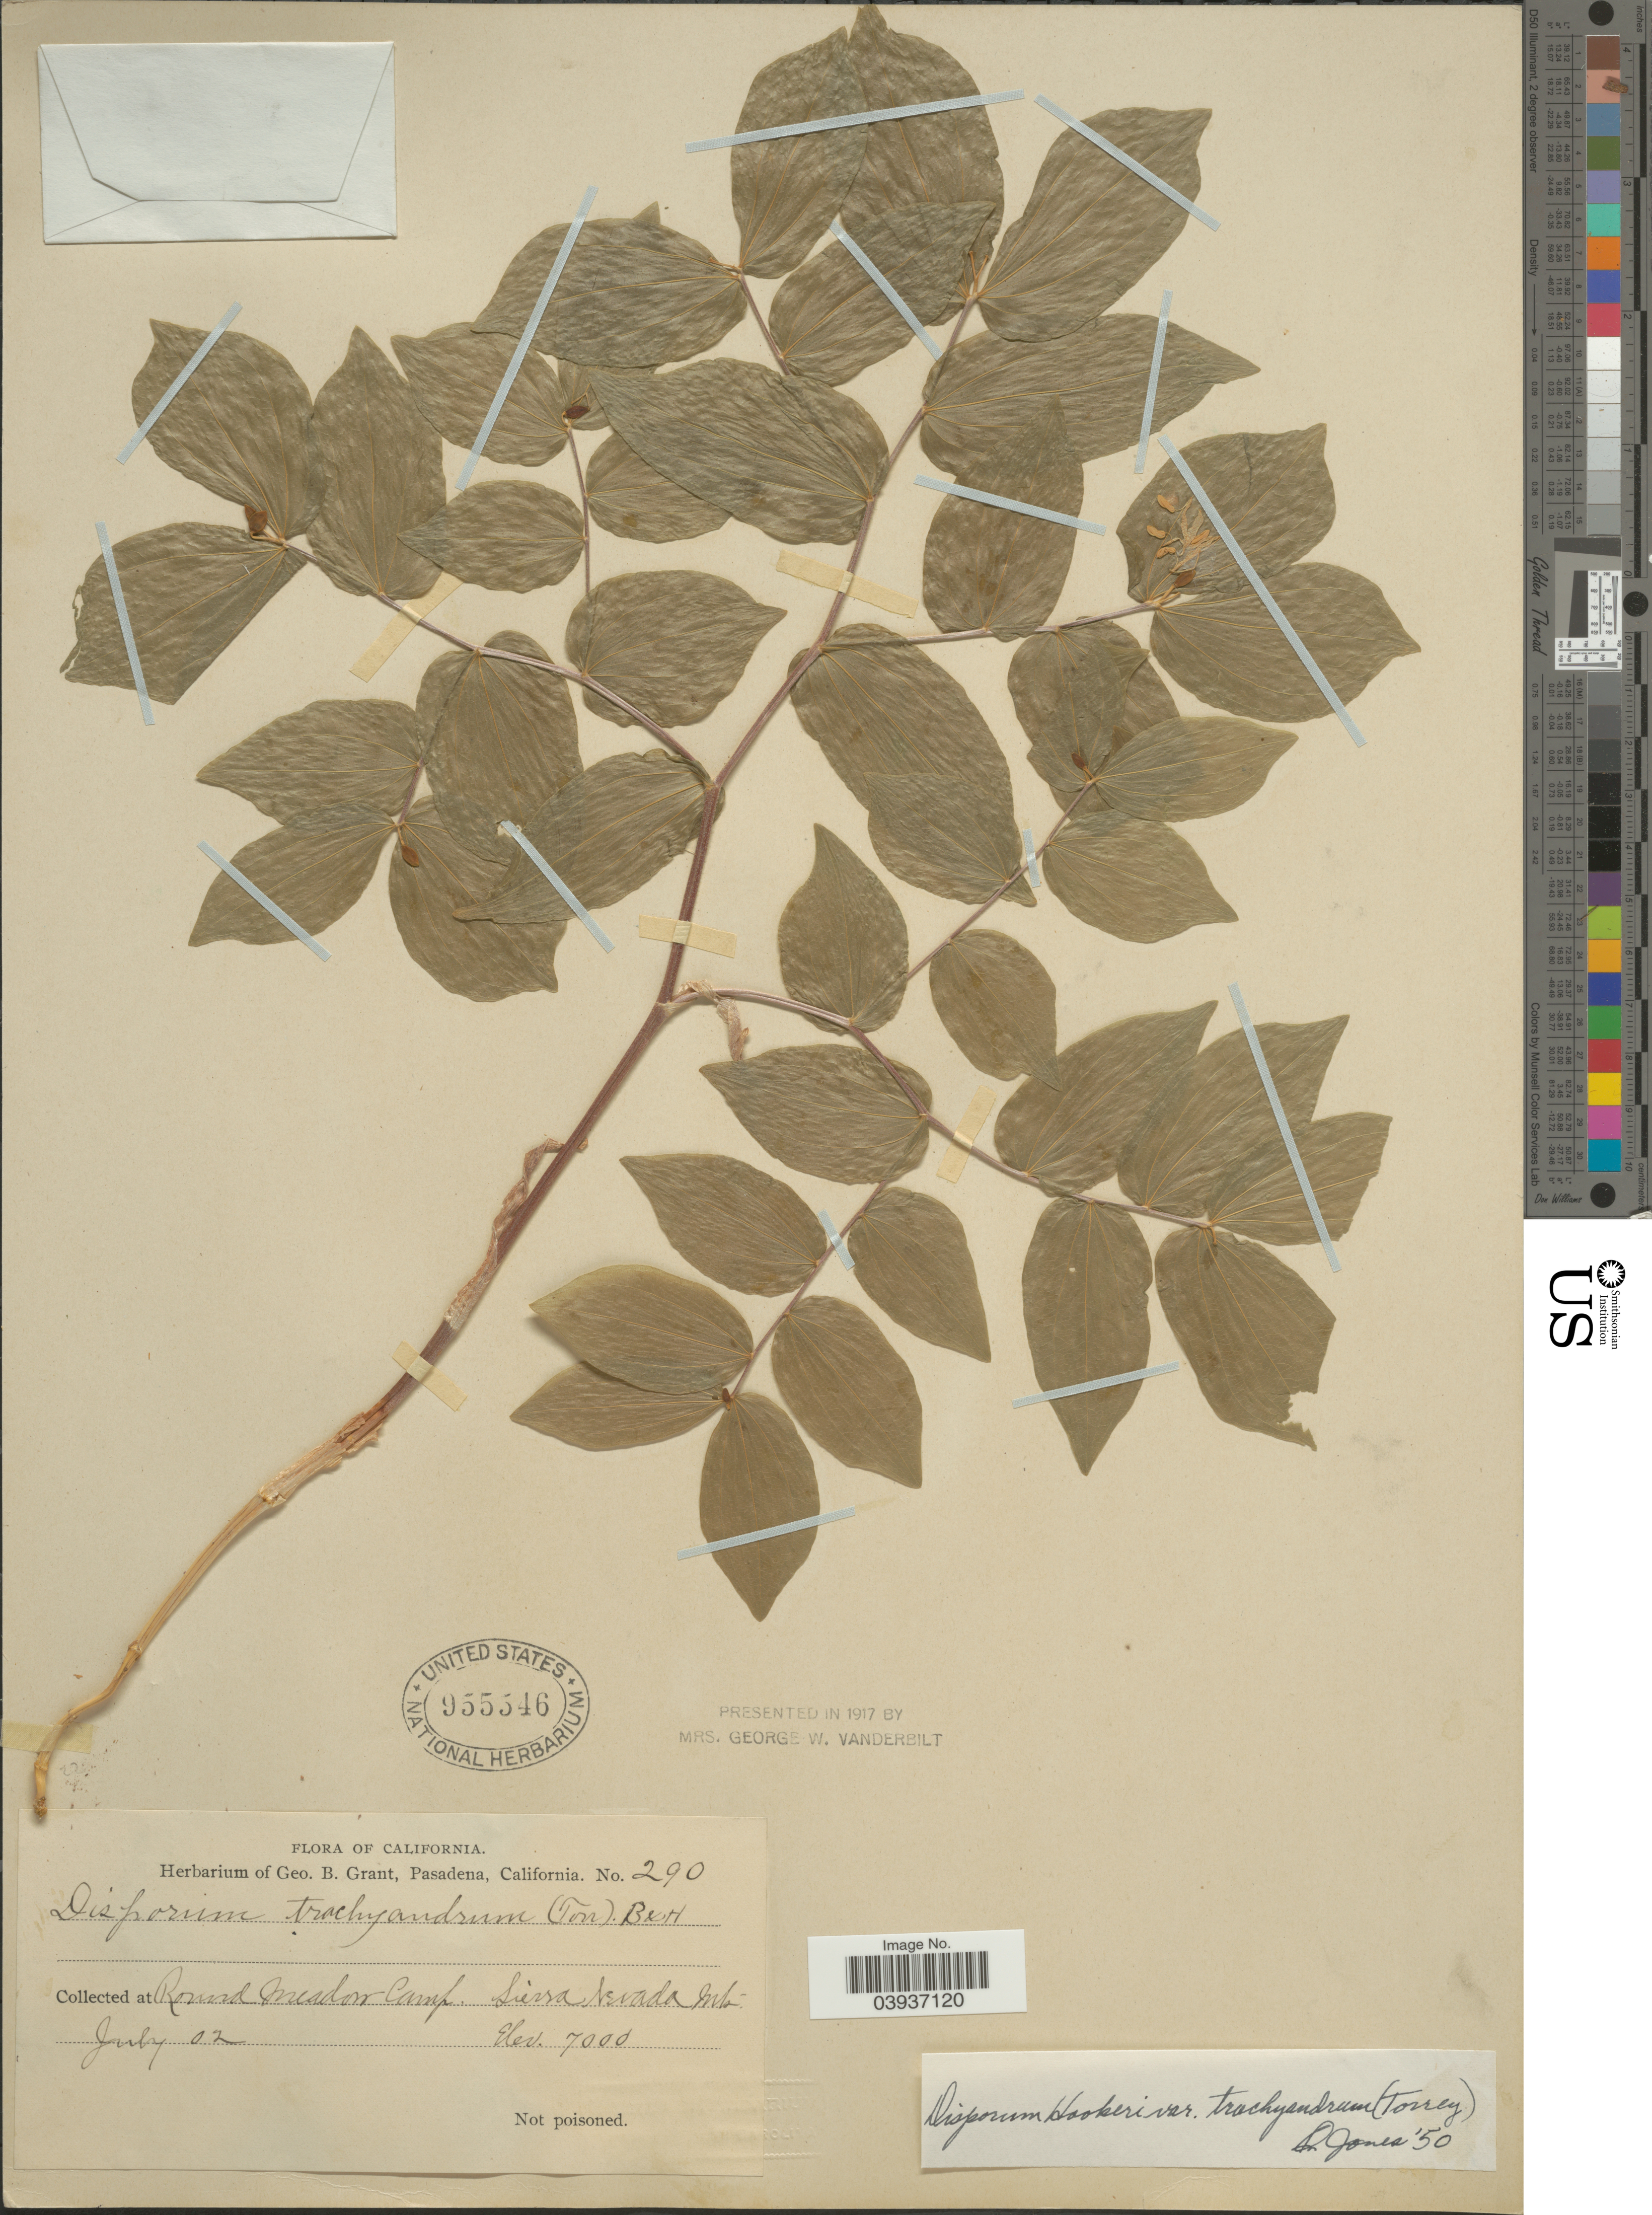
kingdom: Plantae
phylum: Tracheophyta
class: Liliopsida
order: Liliales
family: Colchicaceae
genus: Disporum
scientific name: Disporum hookeri var. trachyandrum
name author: (Torr.) Q. Jones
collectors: ex herb. Geo. B. Grant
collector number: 290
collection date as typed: Transcribed d/m/y: /7/2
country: United States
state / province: California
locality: Round Meadow Camp. Sierra Nevada Mts.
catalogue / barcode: US 955546